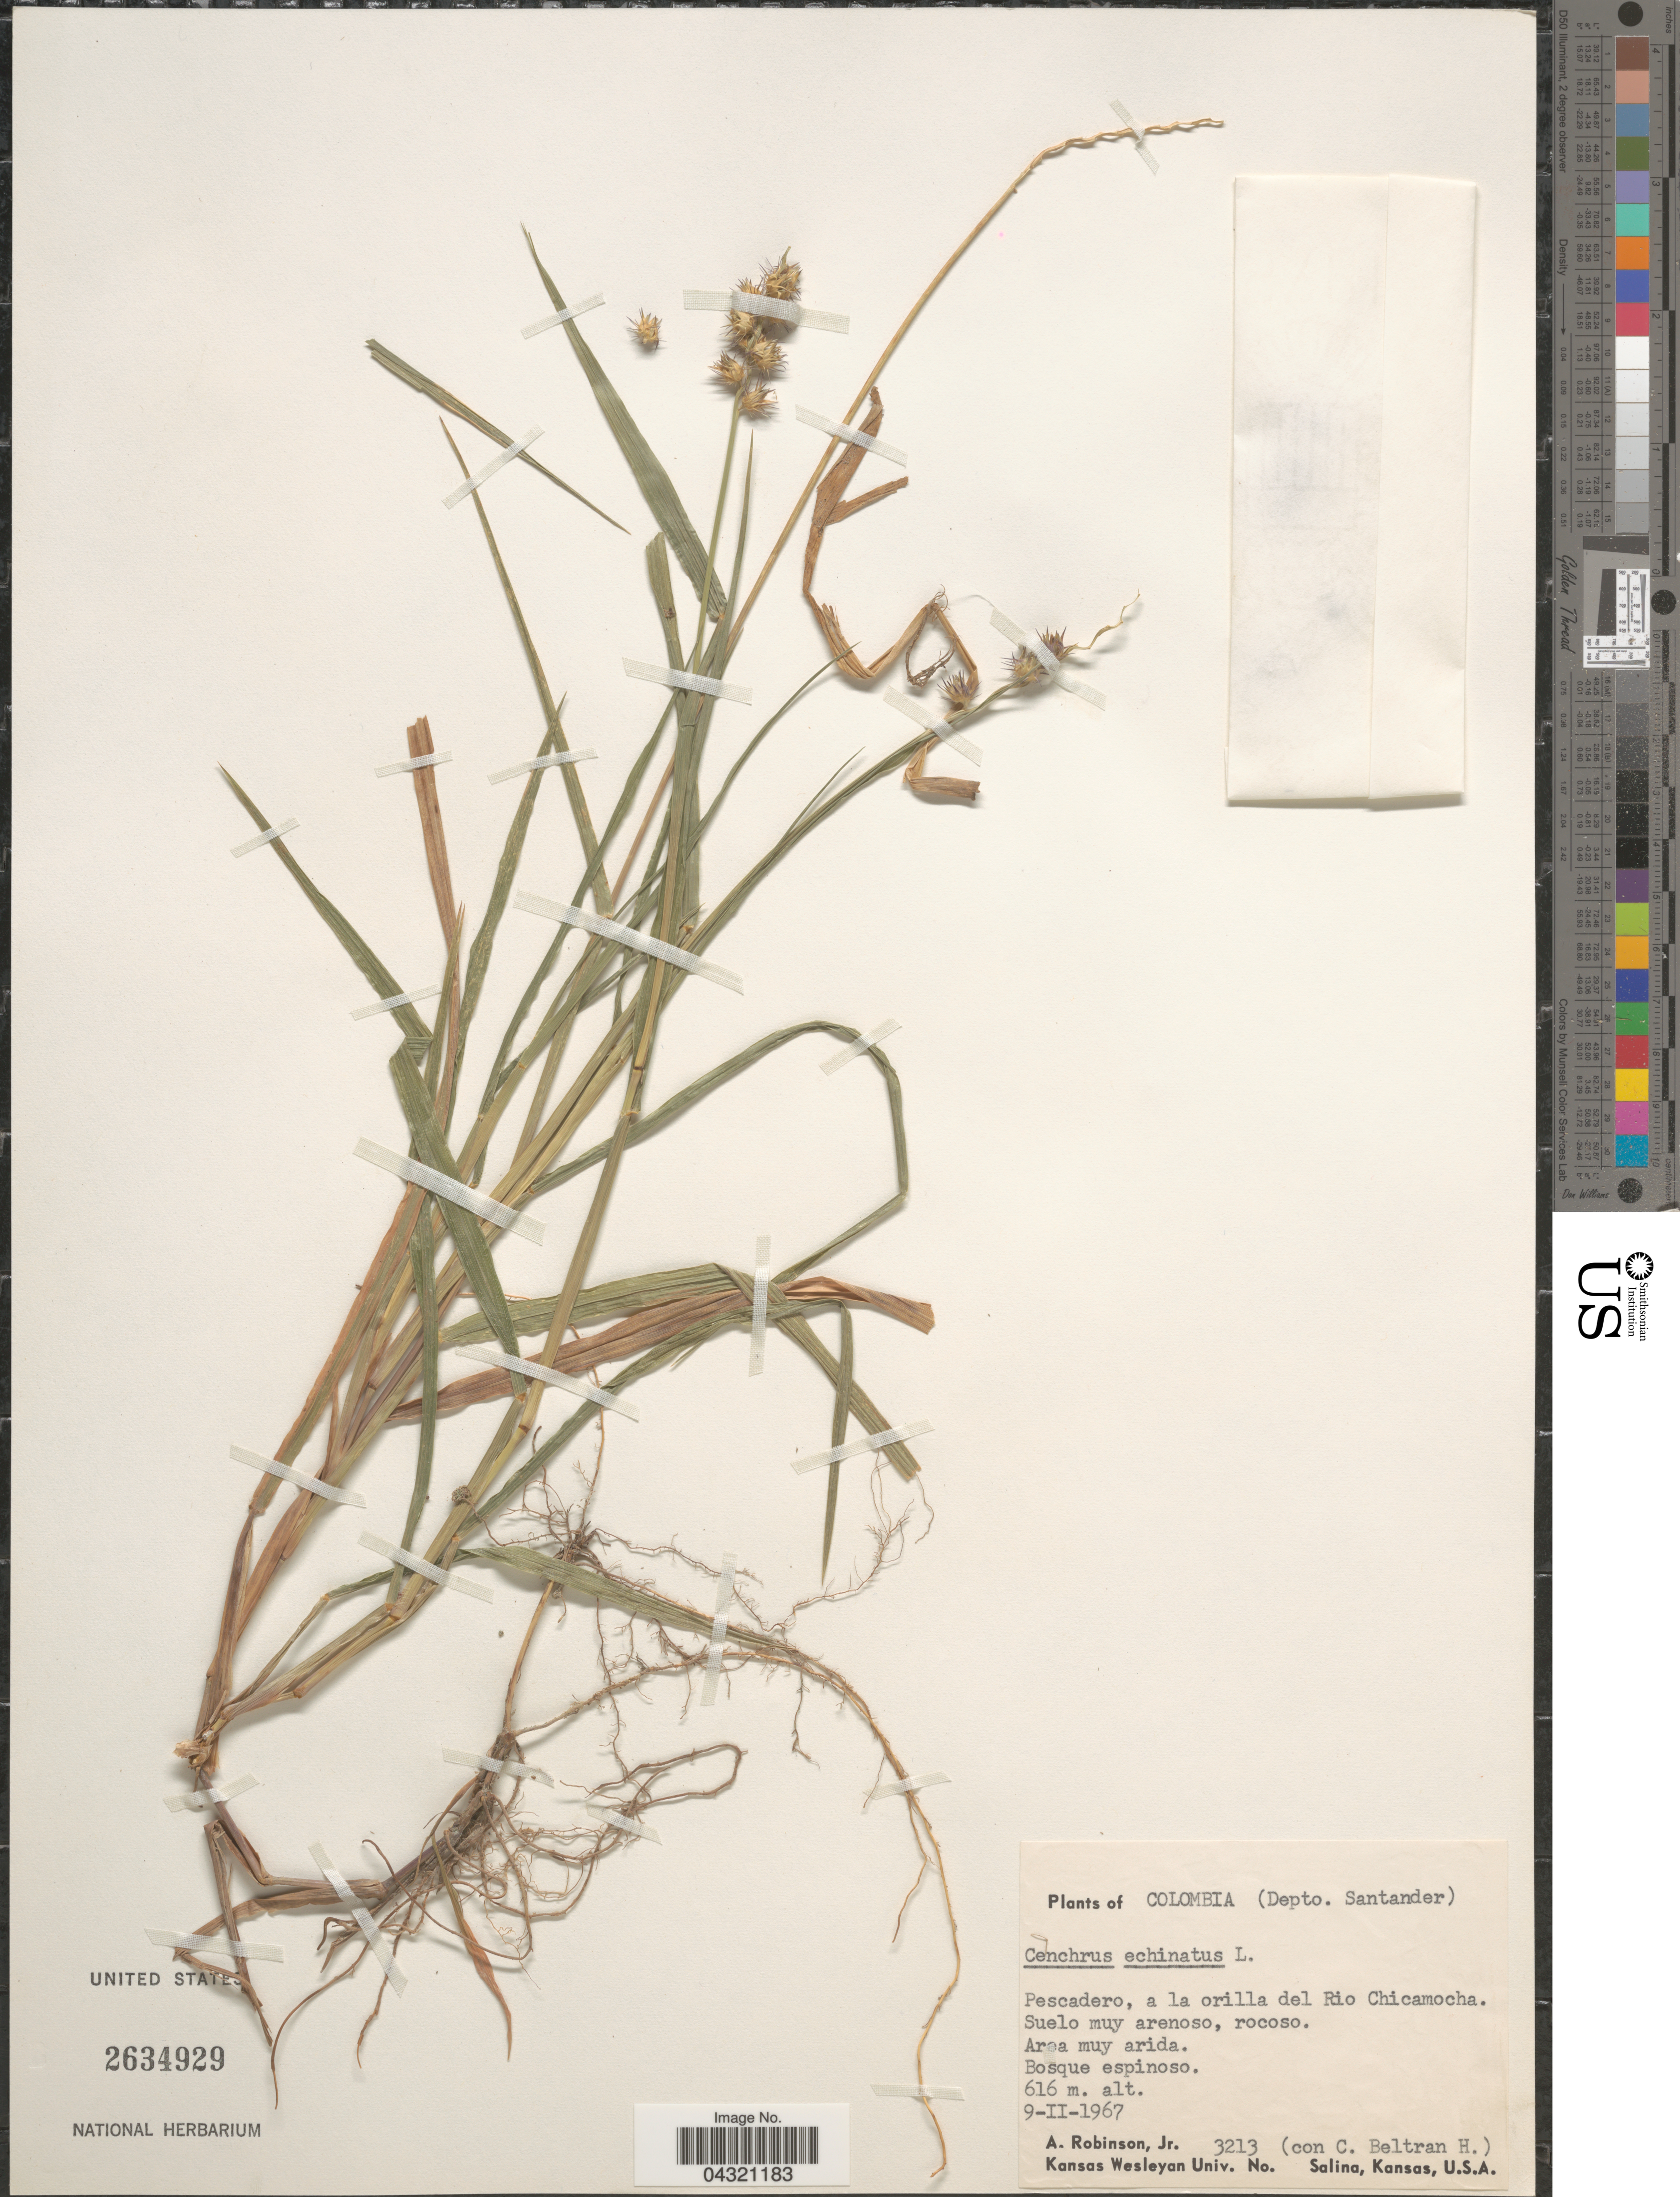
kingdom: Plantae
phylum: Tracheophyta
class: Liliopsida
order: Poales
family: Poaceae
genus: Cenchrus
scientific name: Cenchrus echinatus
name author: L.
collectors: A. Robinson Jr. & C. Beltran H.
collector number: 3213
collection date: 1967-02-09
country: Colombia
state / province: Santander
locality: (Depto. Santander). Pescadero, a la orilla del Rio Chicamocha.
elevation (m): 616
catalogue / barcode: US 2634929